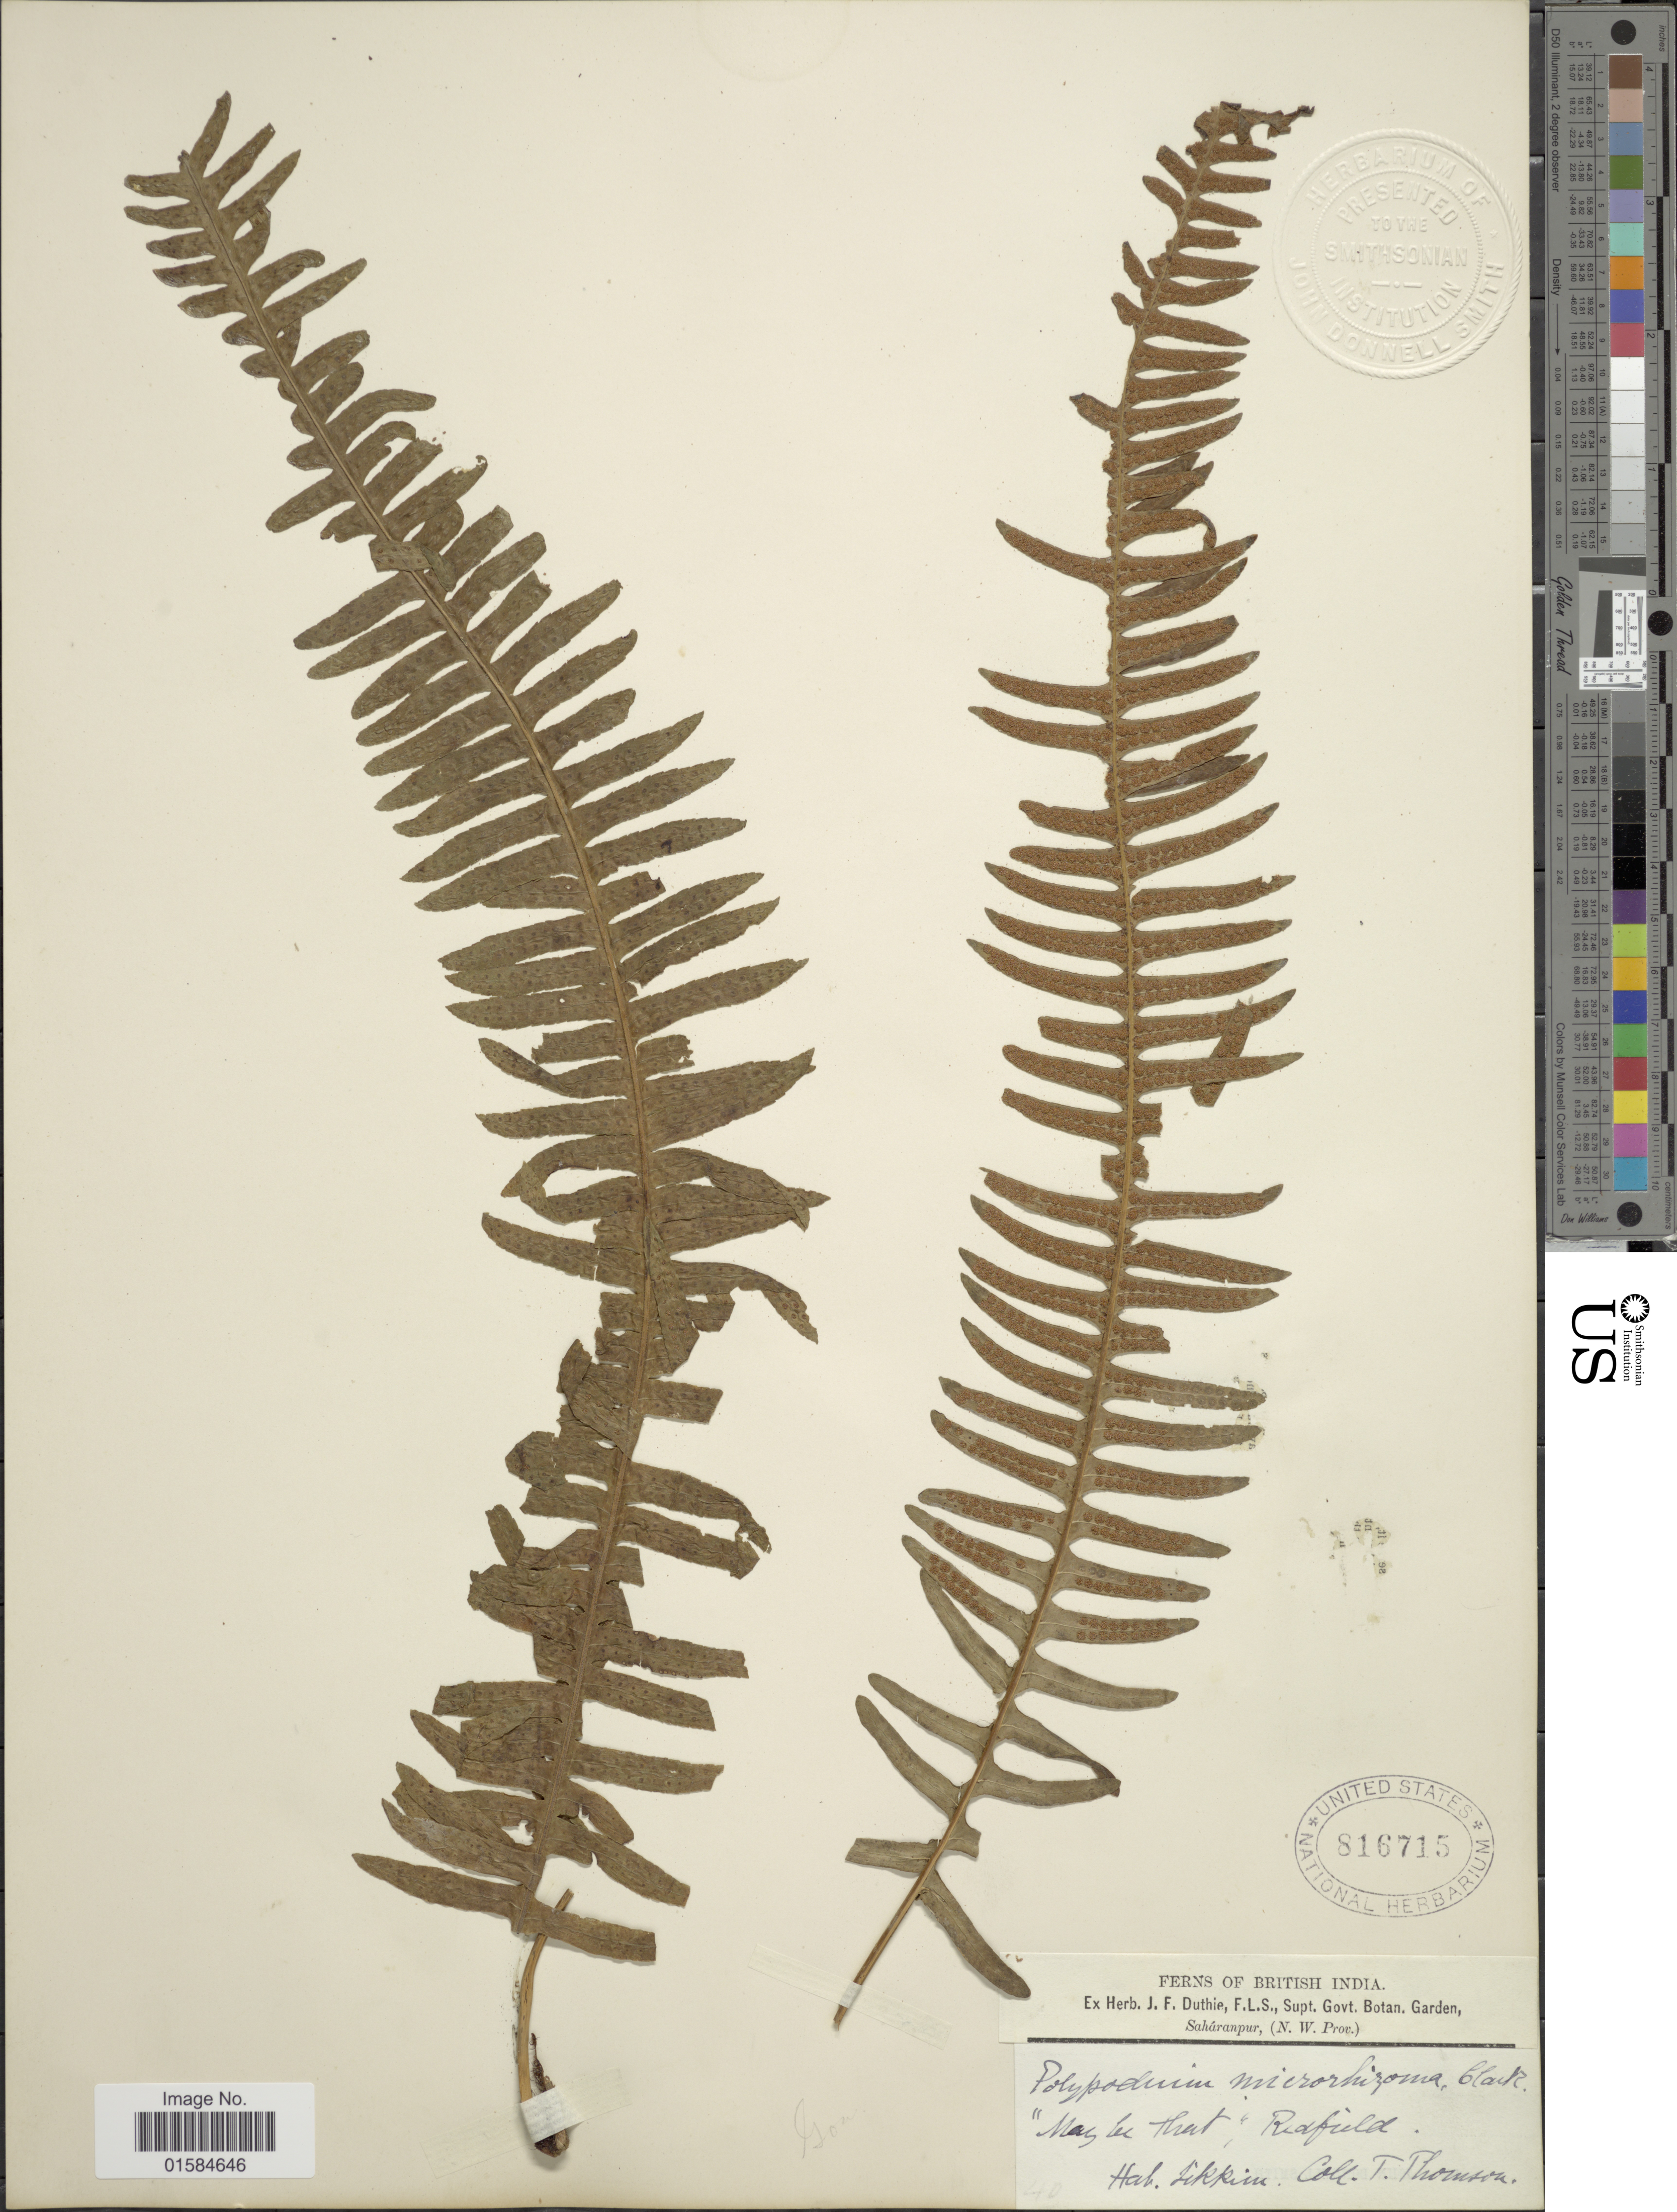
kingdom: Plantae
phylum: Tracheophyta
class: Polypodiopsida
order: Polypodiales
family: Polypodiaceae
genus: Goniophlebium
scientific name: Goniophlebium microrhizoma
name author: (C.B. Clarke) Bedd.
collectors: T. Thomson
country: India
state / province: Sikkim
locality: British India, May be that, Redfield, Sikkim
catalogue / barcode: US 816715